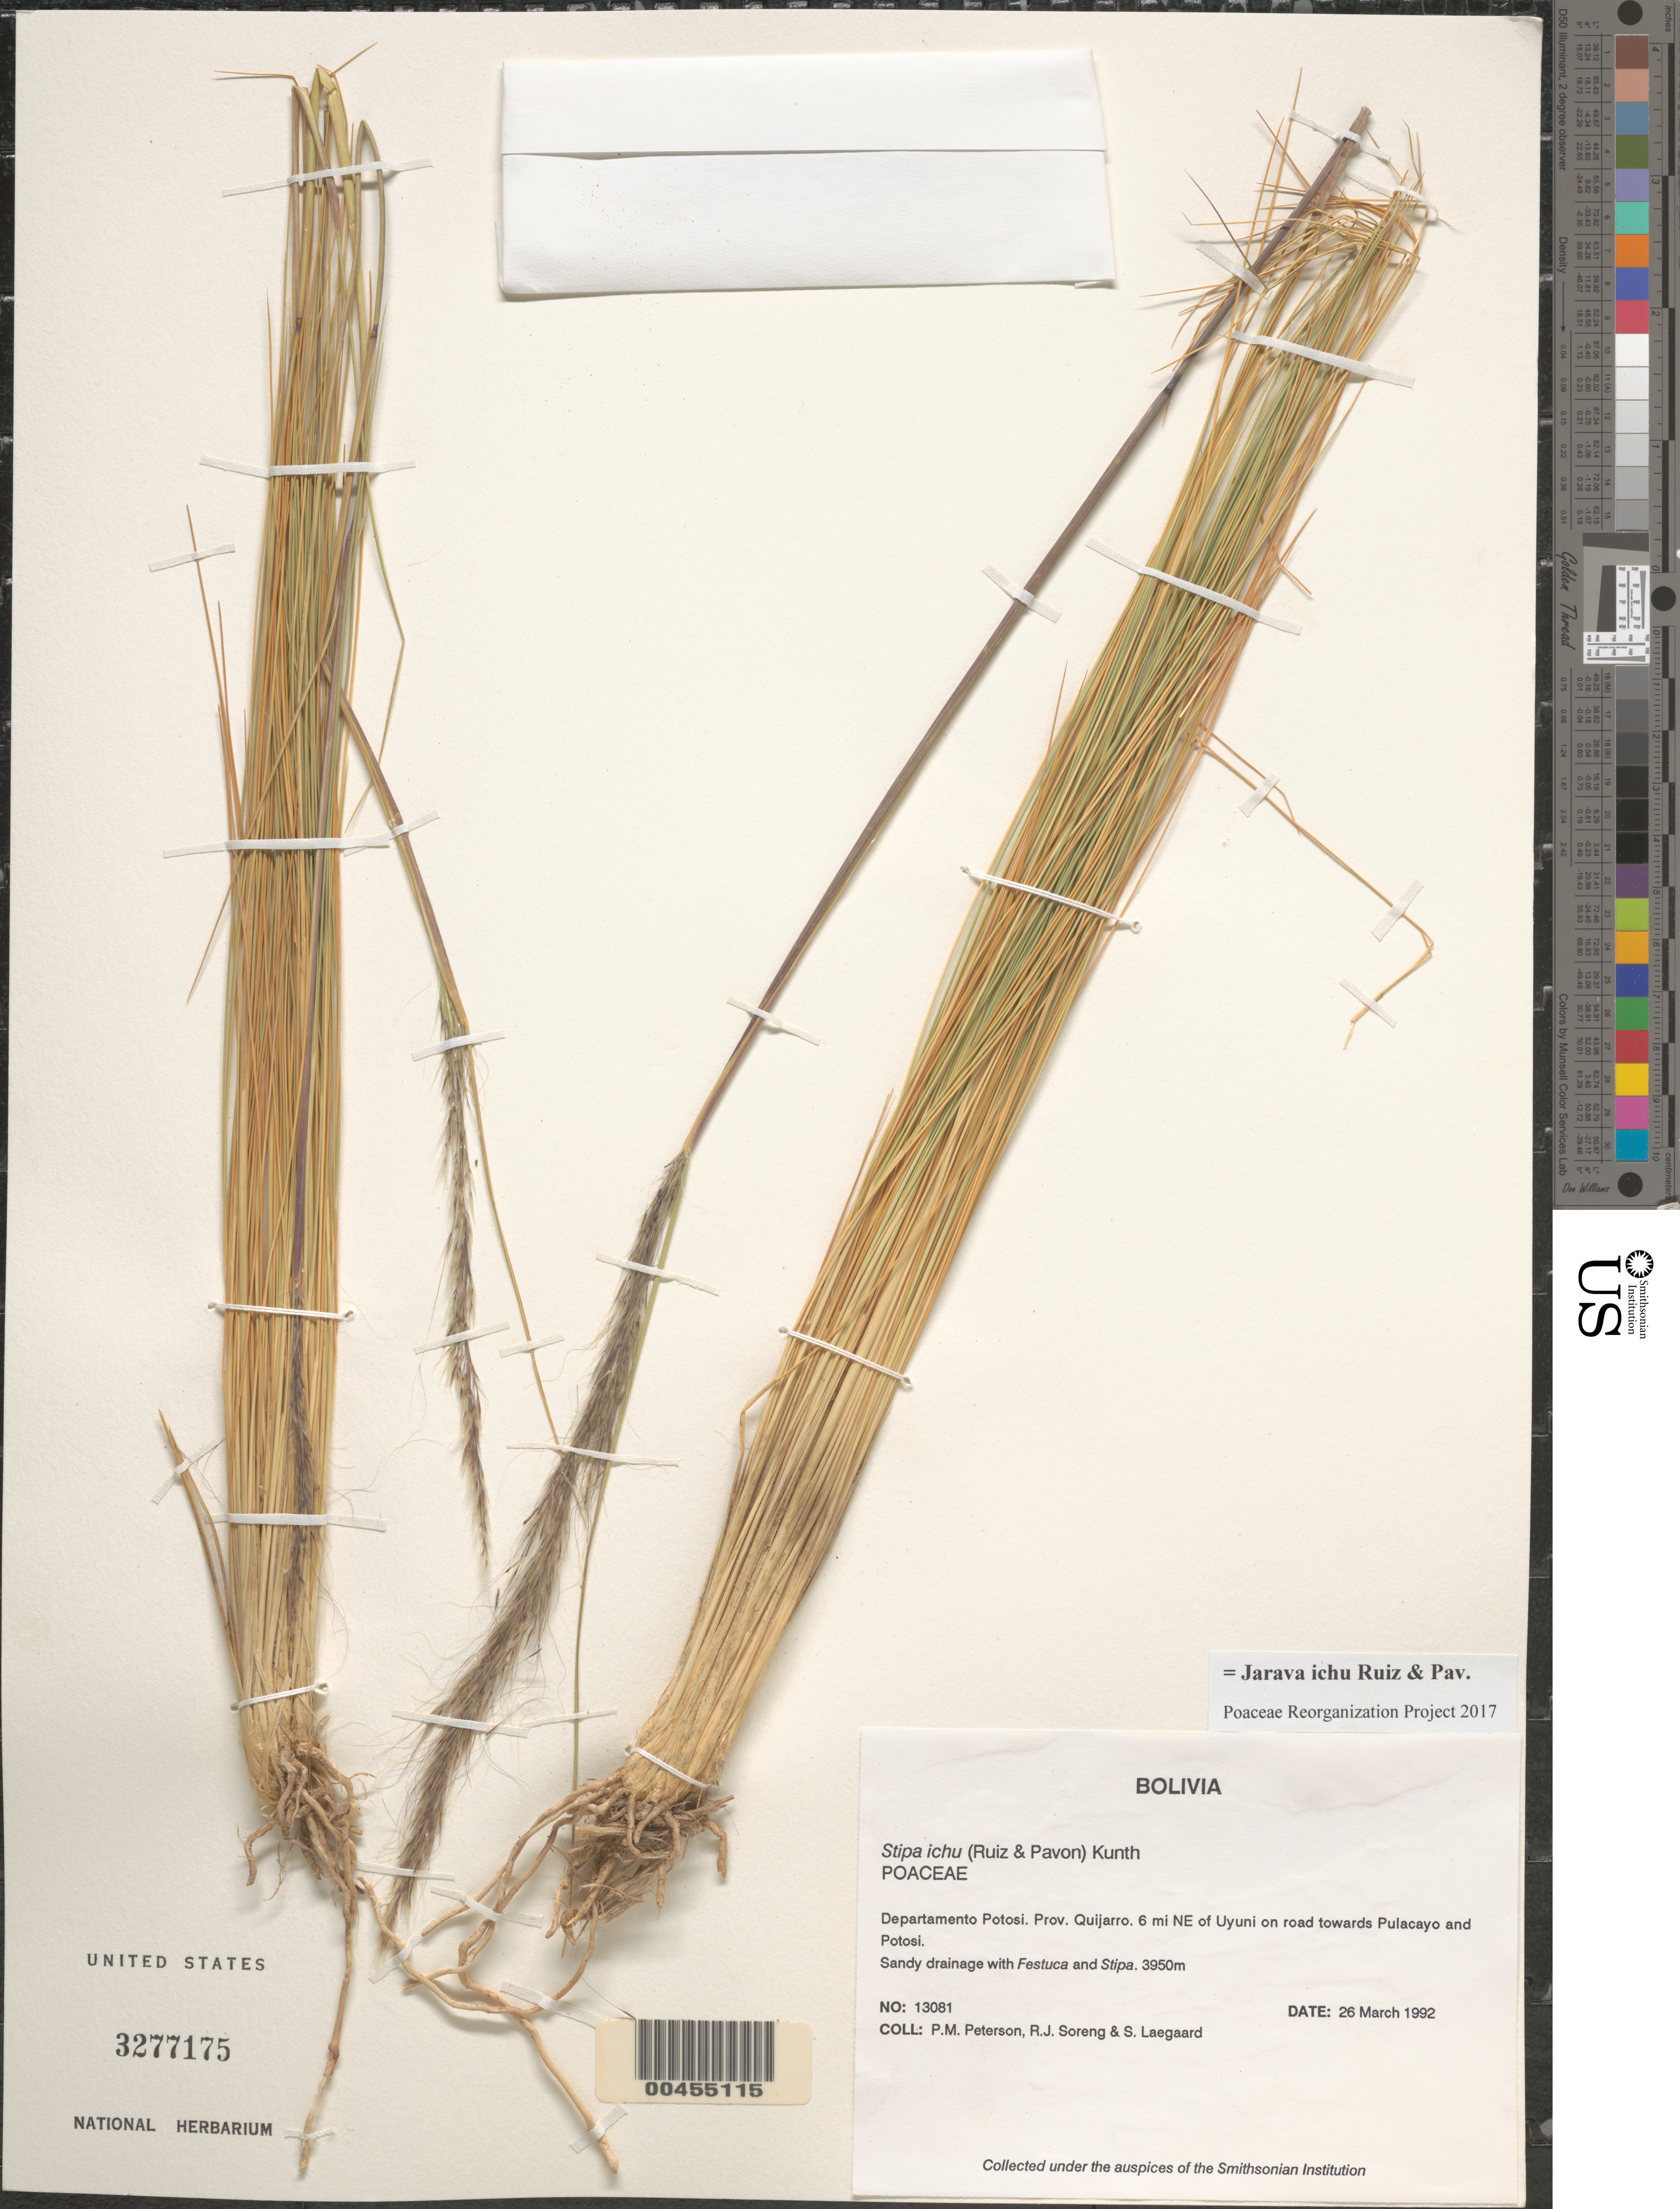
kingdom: Plantae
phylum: Tracheophyta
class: Liliopsida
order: Poales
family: Poaceae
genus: Jarava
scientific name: Jarava ichu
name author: Ruiz & Pav.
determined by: Poaceae Reorganization Project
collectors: P. M. Peterson, R. J. Soreng & S. Lægaard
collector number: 13081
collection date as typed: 26 Mar 1992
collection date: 1992-03-26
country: Bolivia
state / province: Potosí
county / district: Quijarro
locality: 6 mi NE of Uyuni on road towards Pulacayo and Potosi.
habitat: Sandy drainage with Festuca and Stipa.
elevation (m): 3950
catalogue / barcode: US 3277175